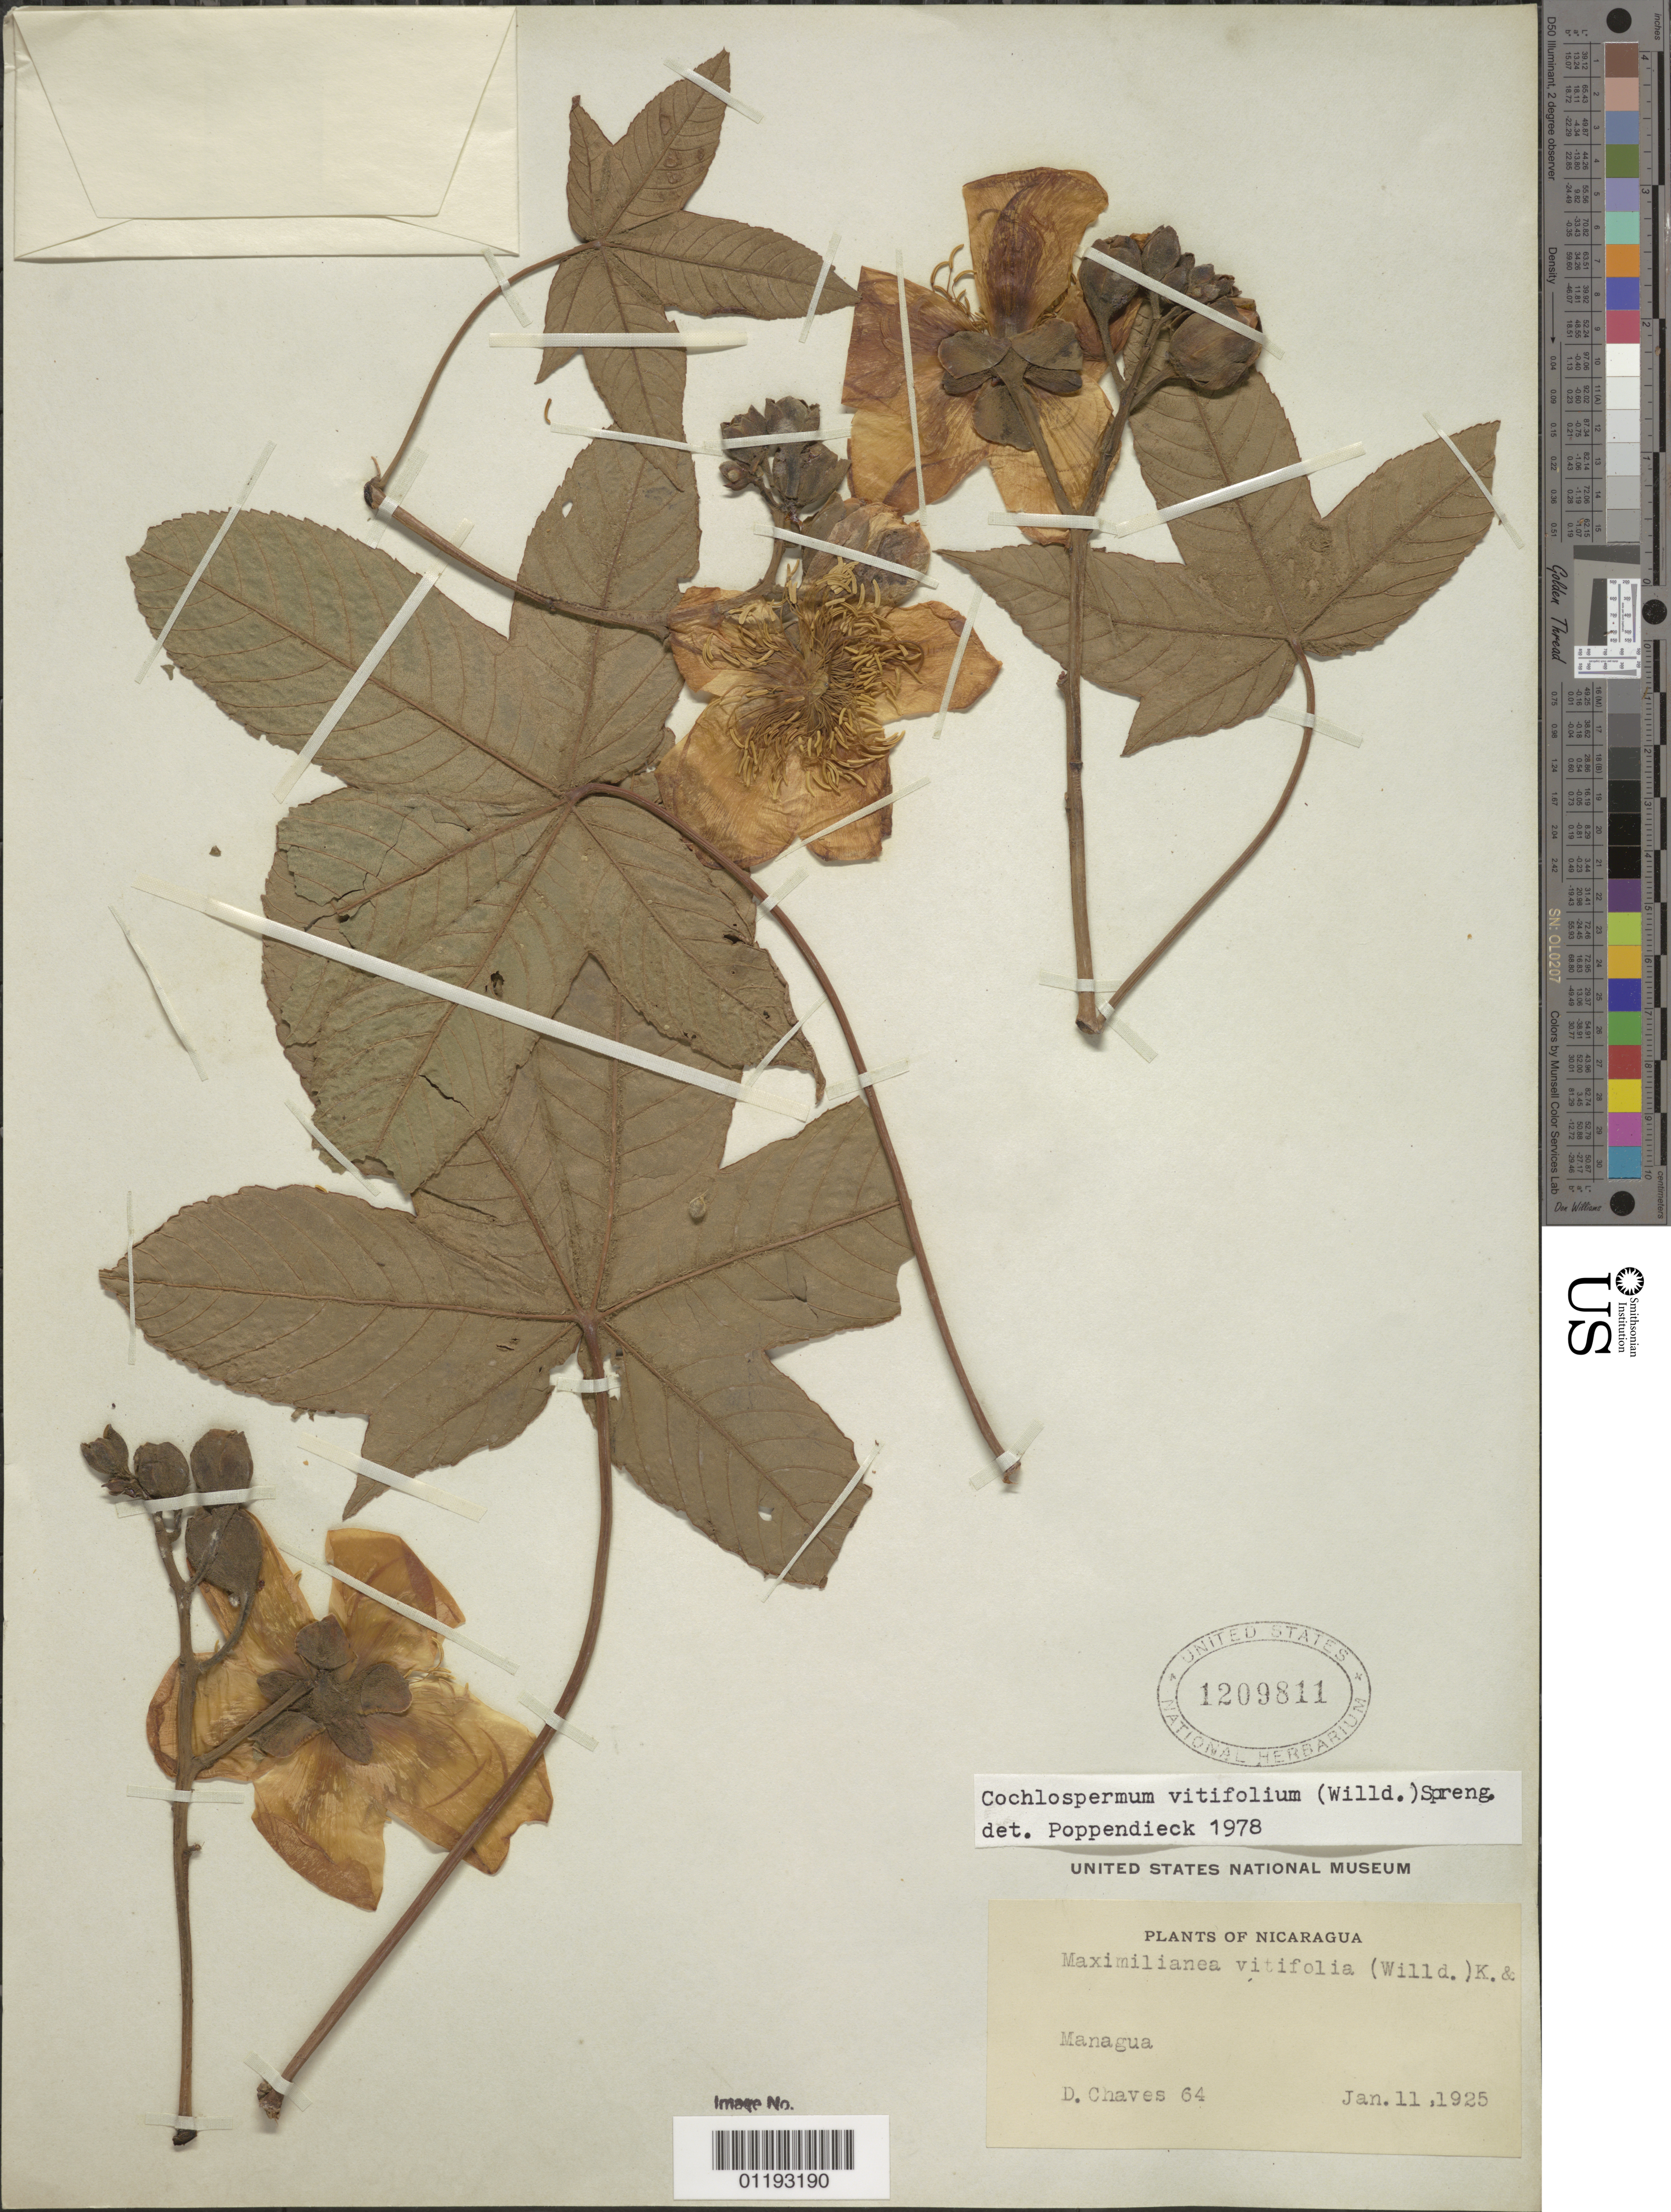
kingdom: Plantae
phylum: Tracheophyta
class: Magnoliopsida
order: Malvales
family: Cochlospermaceae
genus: Cochlospermum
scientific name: Cochlospermum vitifolium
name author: (Willd.) Spreng.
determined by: Poppendieck, H.-H., (HBG), Institut fur Allgemeine Botanik und Botanischer Garten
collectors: D. Chaves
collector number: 64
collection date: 1925-01-11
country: Nicaragua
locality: Managua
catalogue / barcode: US 1209811